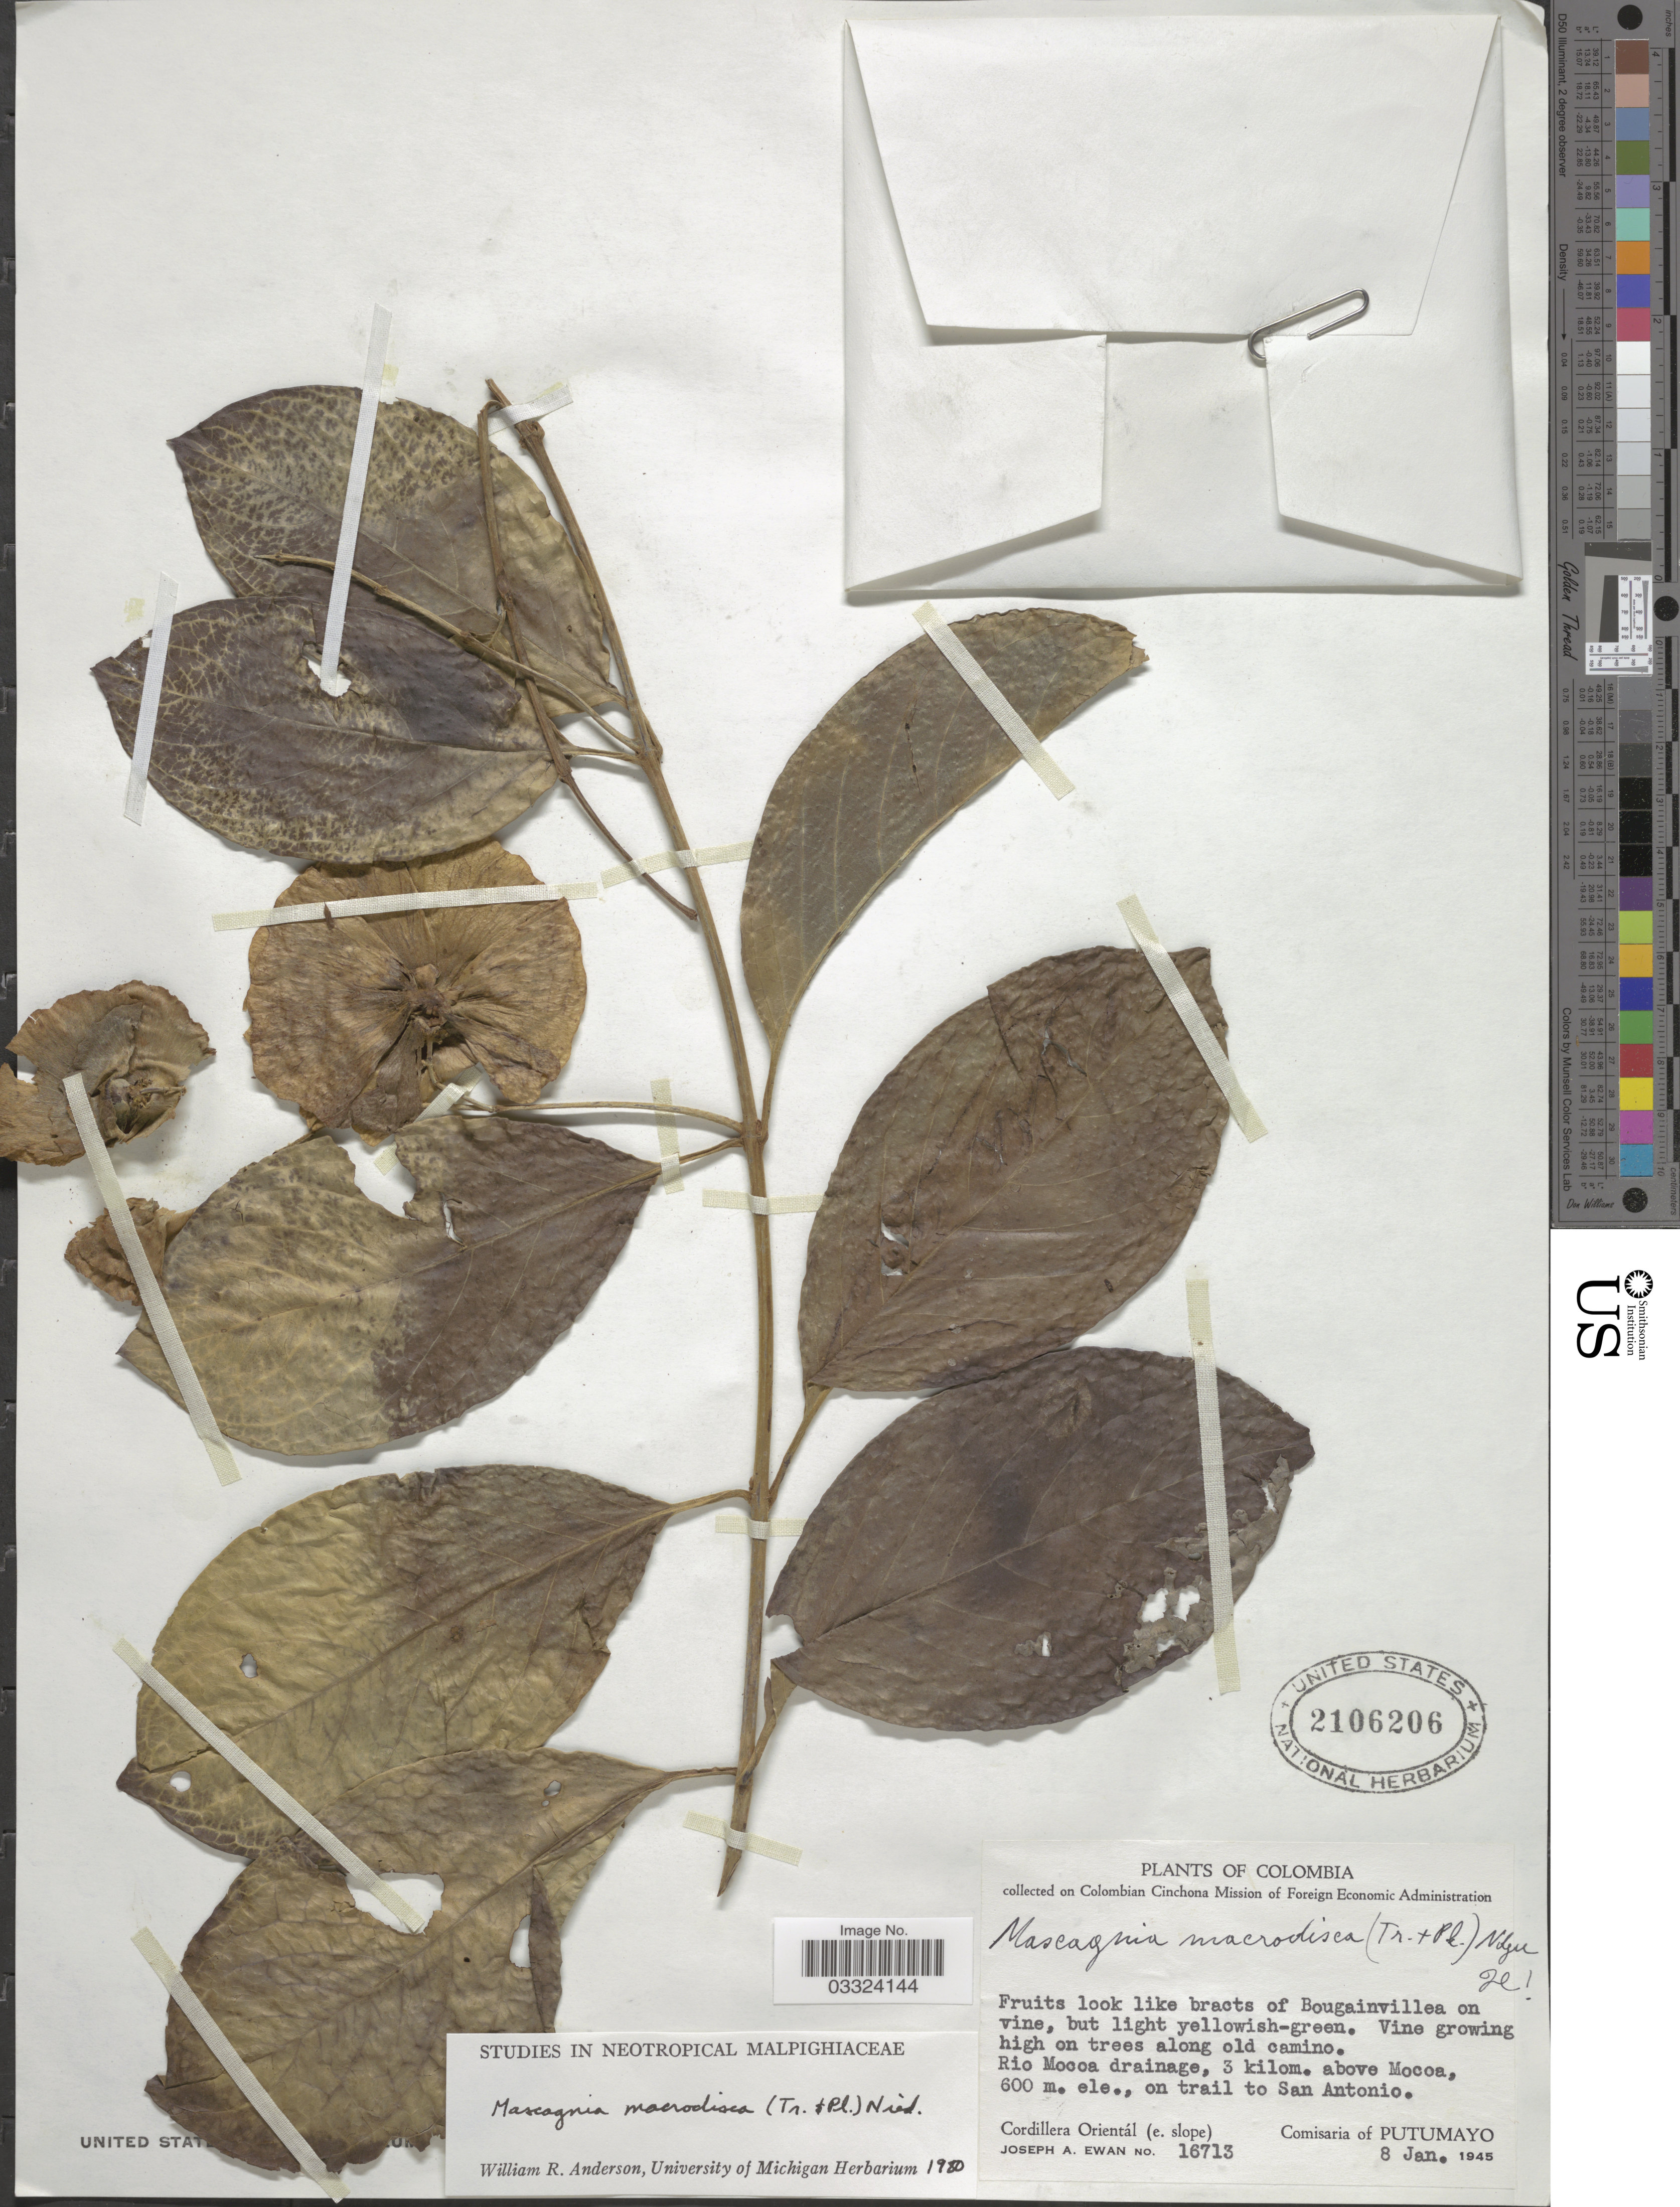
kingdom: Plantae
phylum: Tracheophyta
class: Magnoliopsida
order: Malpighiales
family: Malpighiaceae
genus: Alicia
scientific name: Alicia macrodisca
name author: (Triana & Planch.) W.R. Anderson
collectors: J. A. Ewan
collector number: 16713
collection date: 1945-01-08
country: Colombia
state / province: Putumayo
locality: Rio Mocca drainage, 3 kilom. above Mocoa, on trail to San Antonio. Cordillera Orientál (e. slope). comisaria of Putumayo.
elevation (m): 600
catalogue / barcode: US 2106206